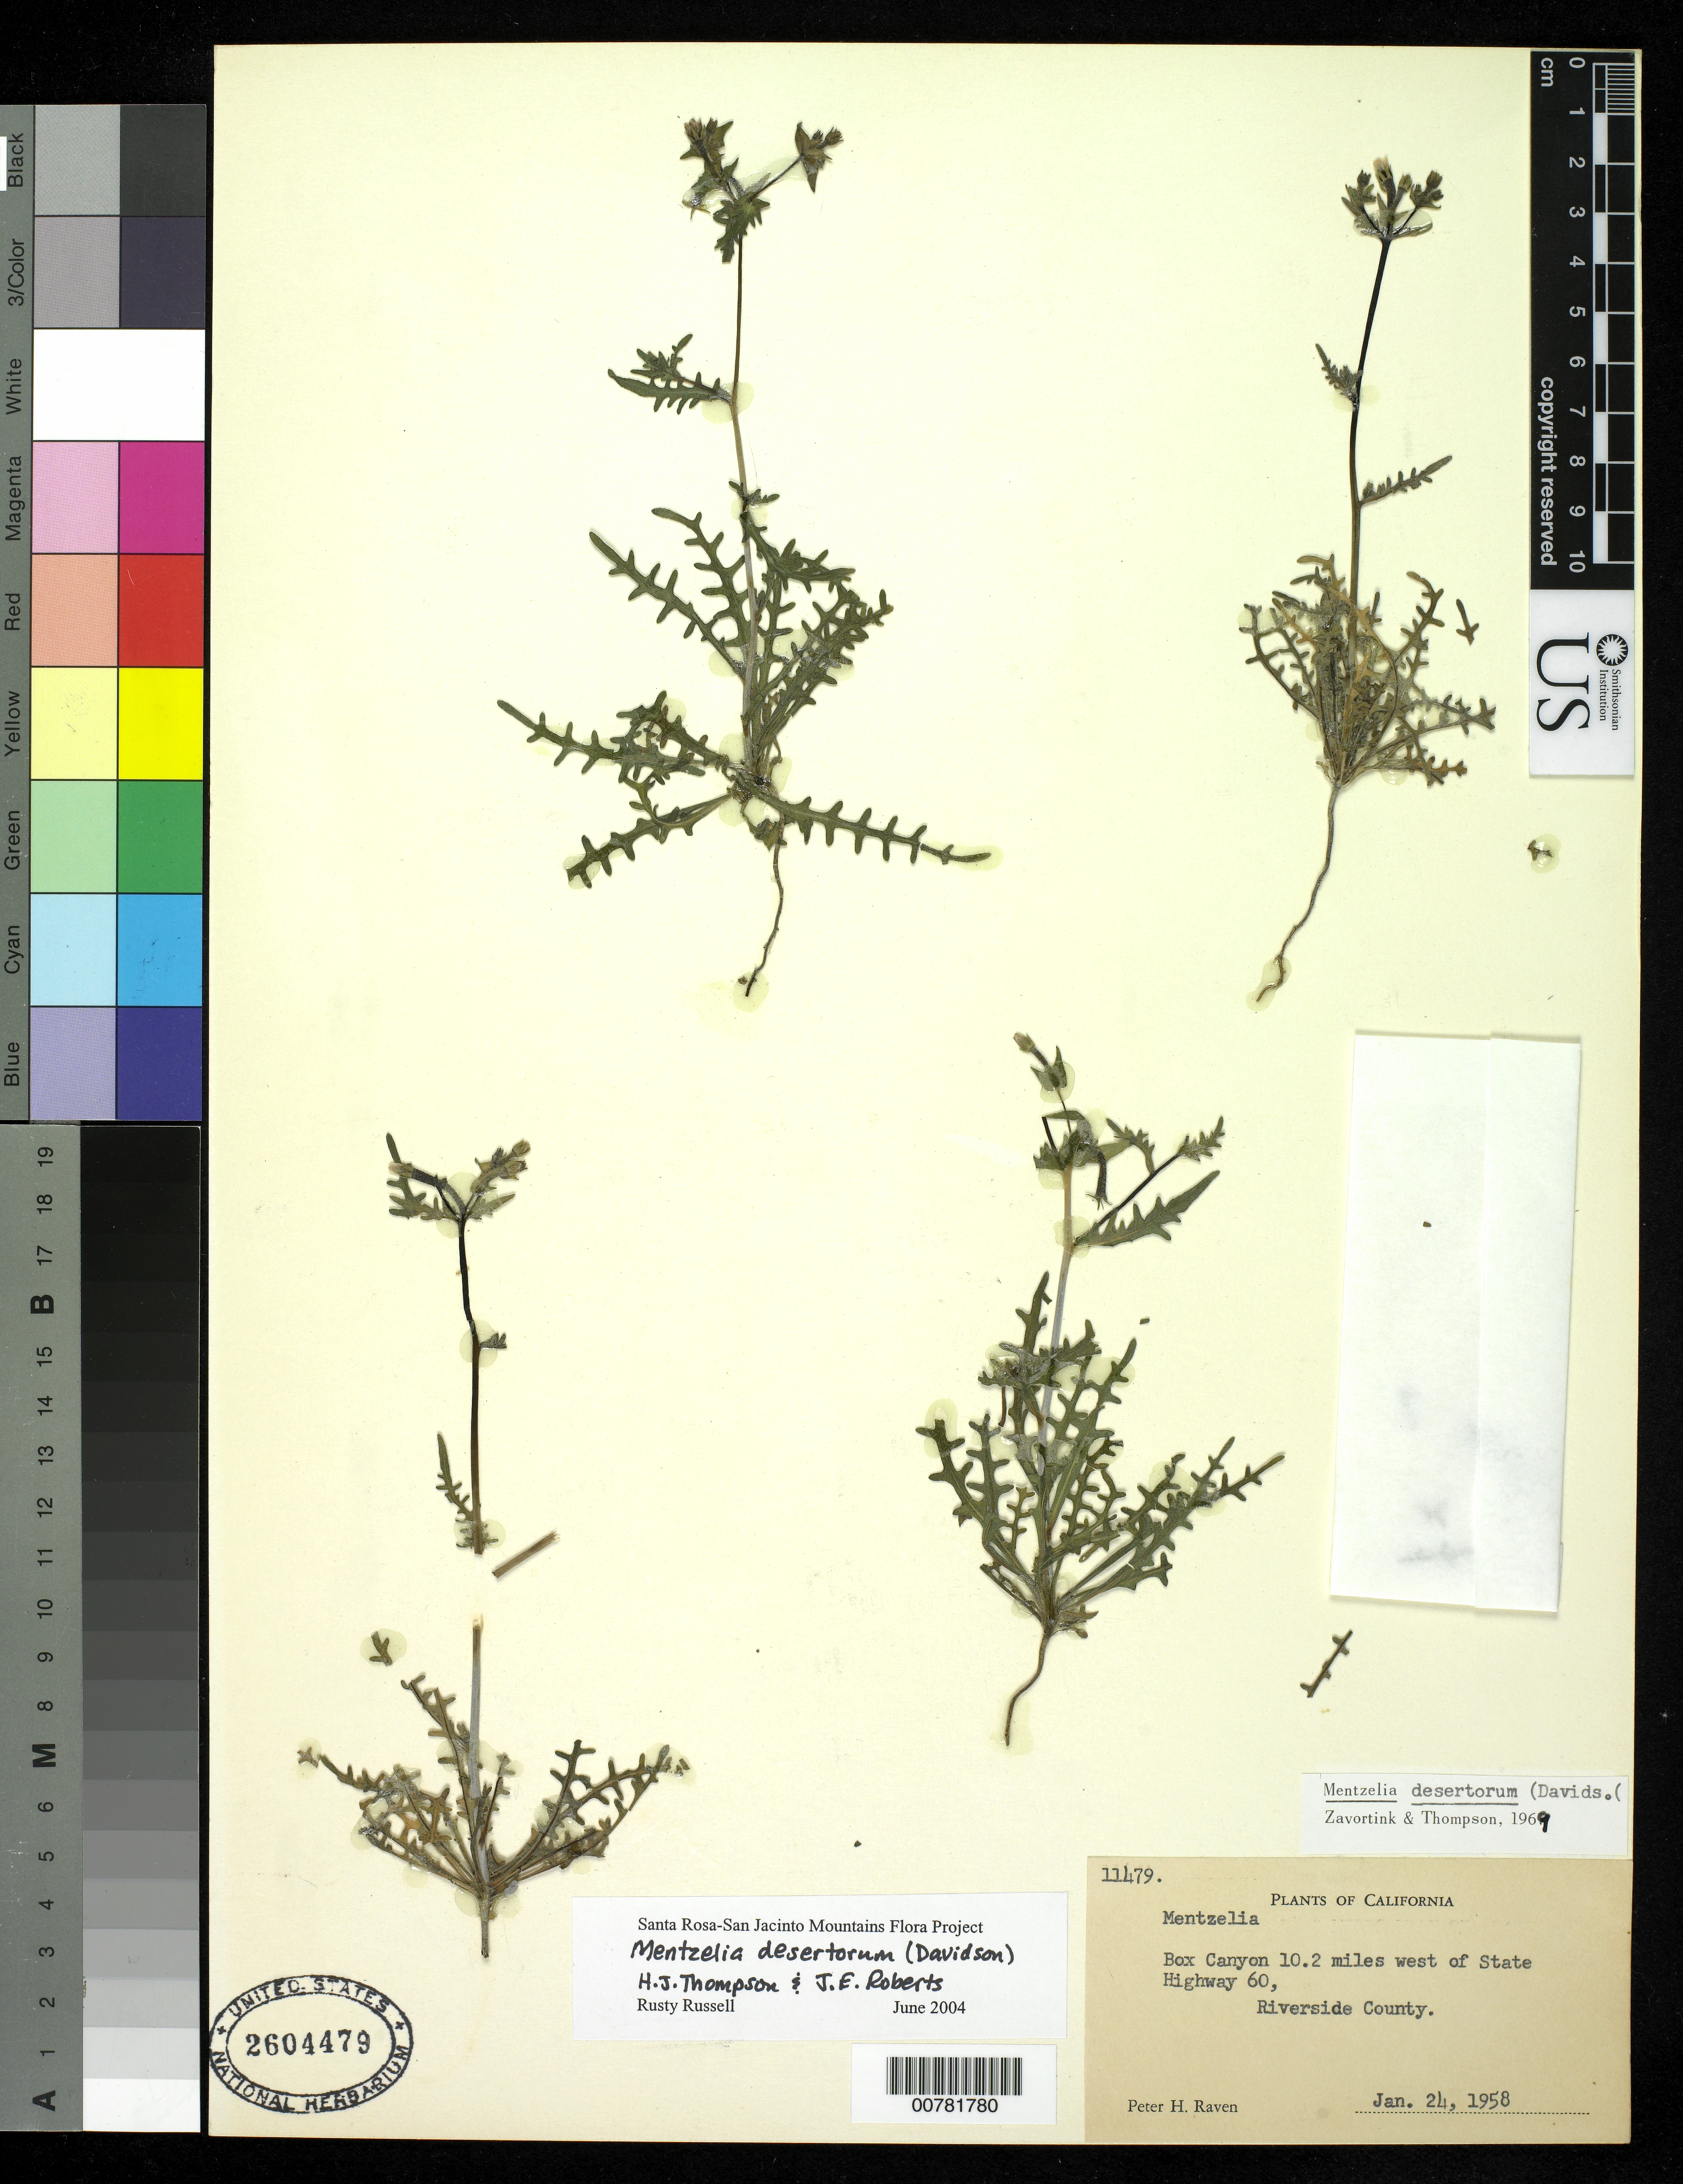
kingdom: Plantae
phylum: Tracheophyta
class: Magnoliopsida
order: Cornales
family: Loasaceae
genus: Mentzelia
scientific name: Mentzelia desertorum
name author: (Davidson) H.J. Thomps. & J.F. Macbr.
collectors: P. Raven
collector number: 11479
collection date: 1958-01-24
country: United States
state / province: California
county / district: Riverside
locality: Box Canyon 10.2 miles west of State Highway Co., Riverside County.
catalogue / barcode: US 2604479